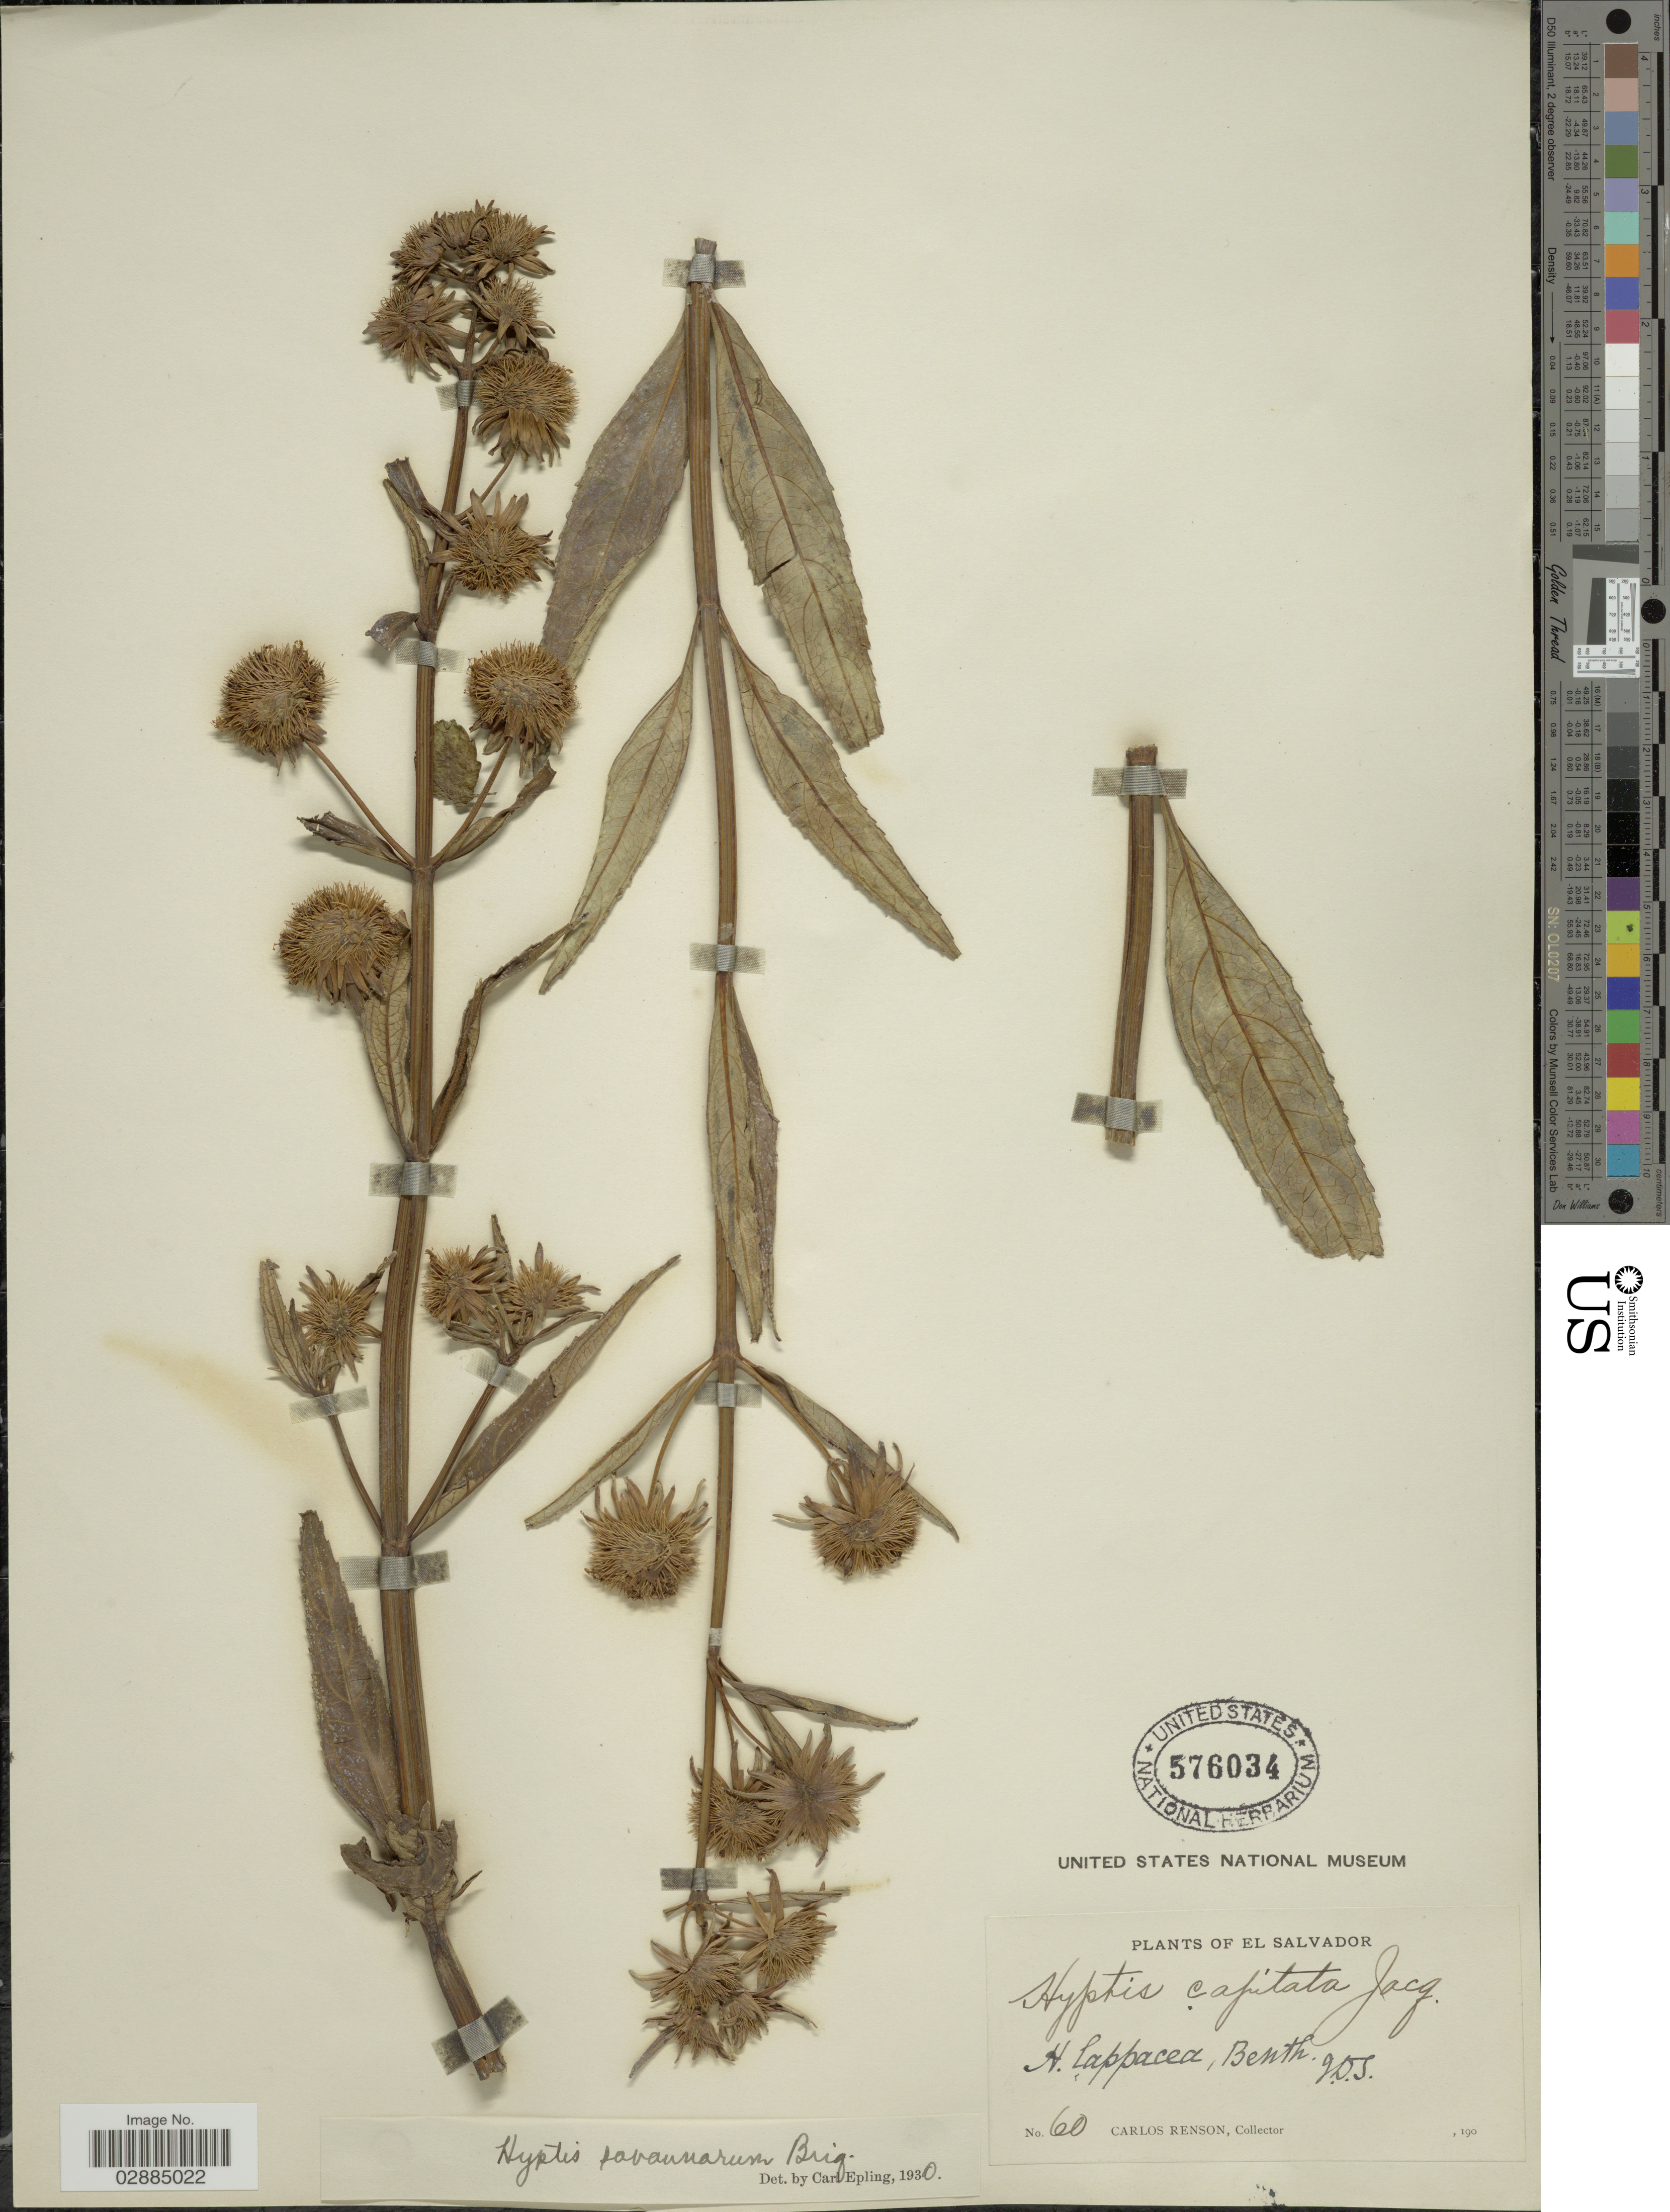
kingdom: Plantae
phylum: Tracheophyta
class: Magnoliopsida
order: Lamiales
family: Lamiaceae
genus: Hyptis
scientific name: Hyptis savannarum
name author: Briq.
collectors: C. Renson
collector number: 60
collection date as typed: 190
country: El Salvador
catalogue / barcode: US 576034